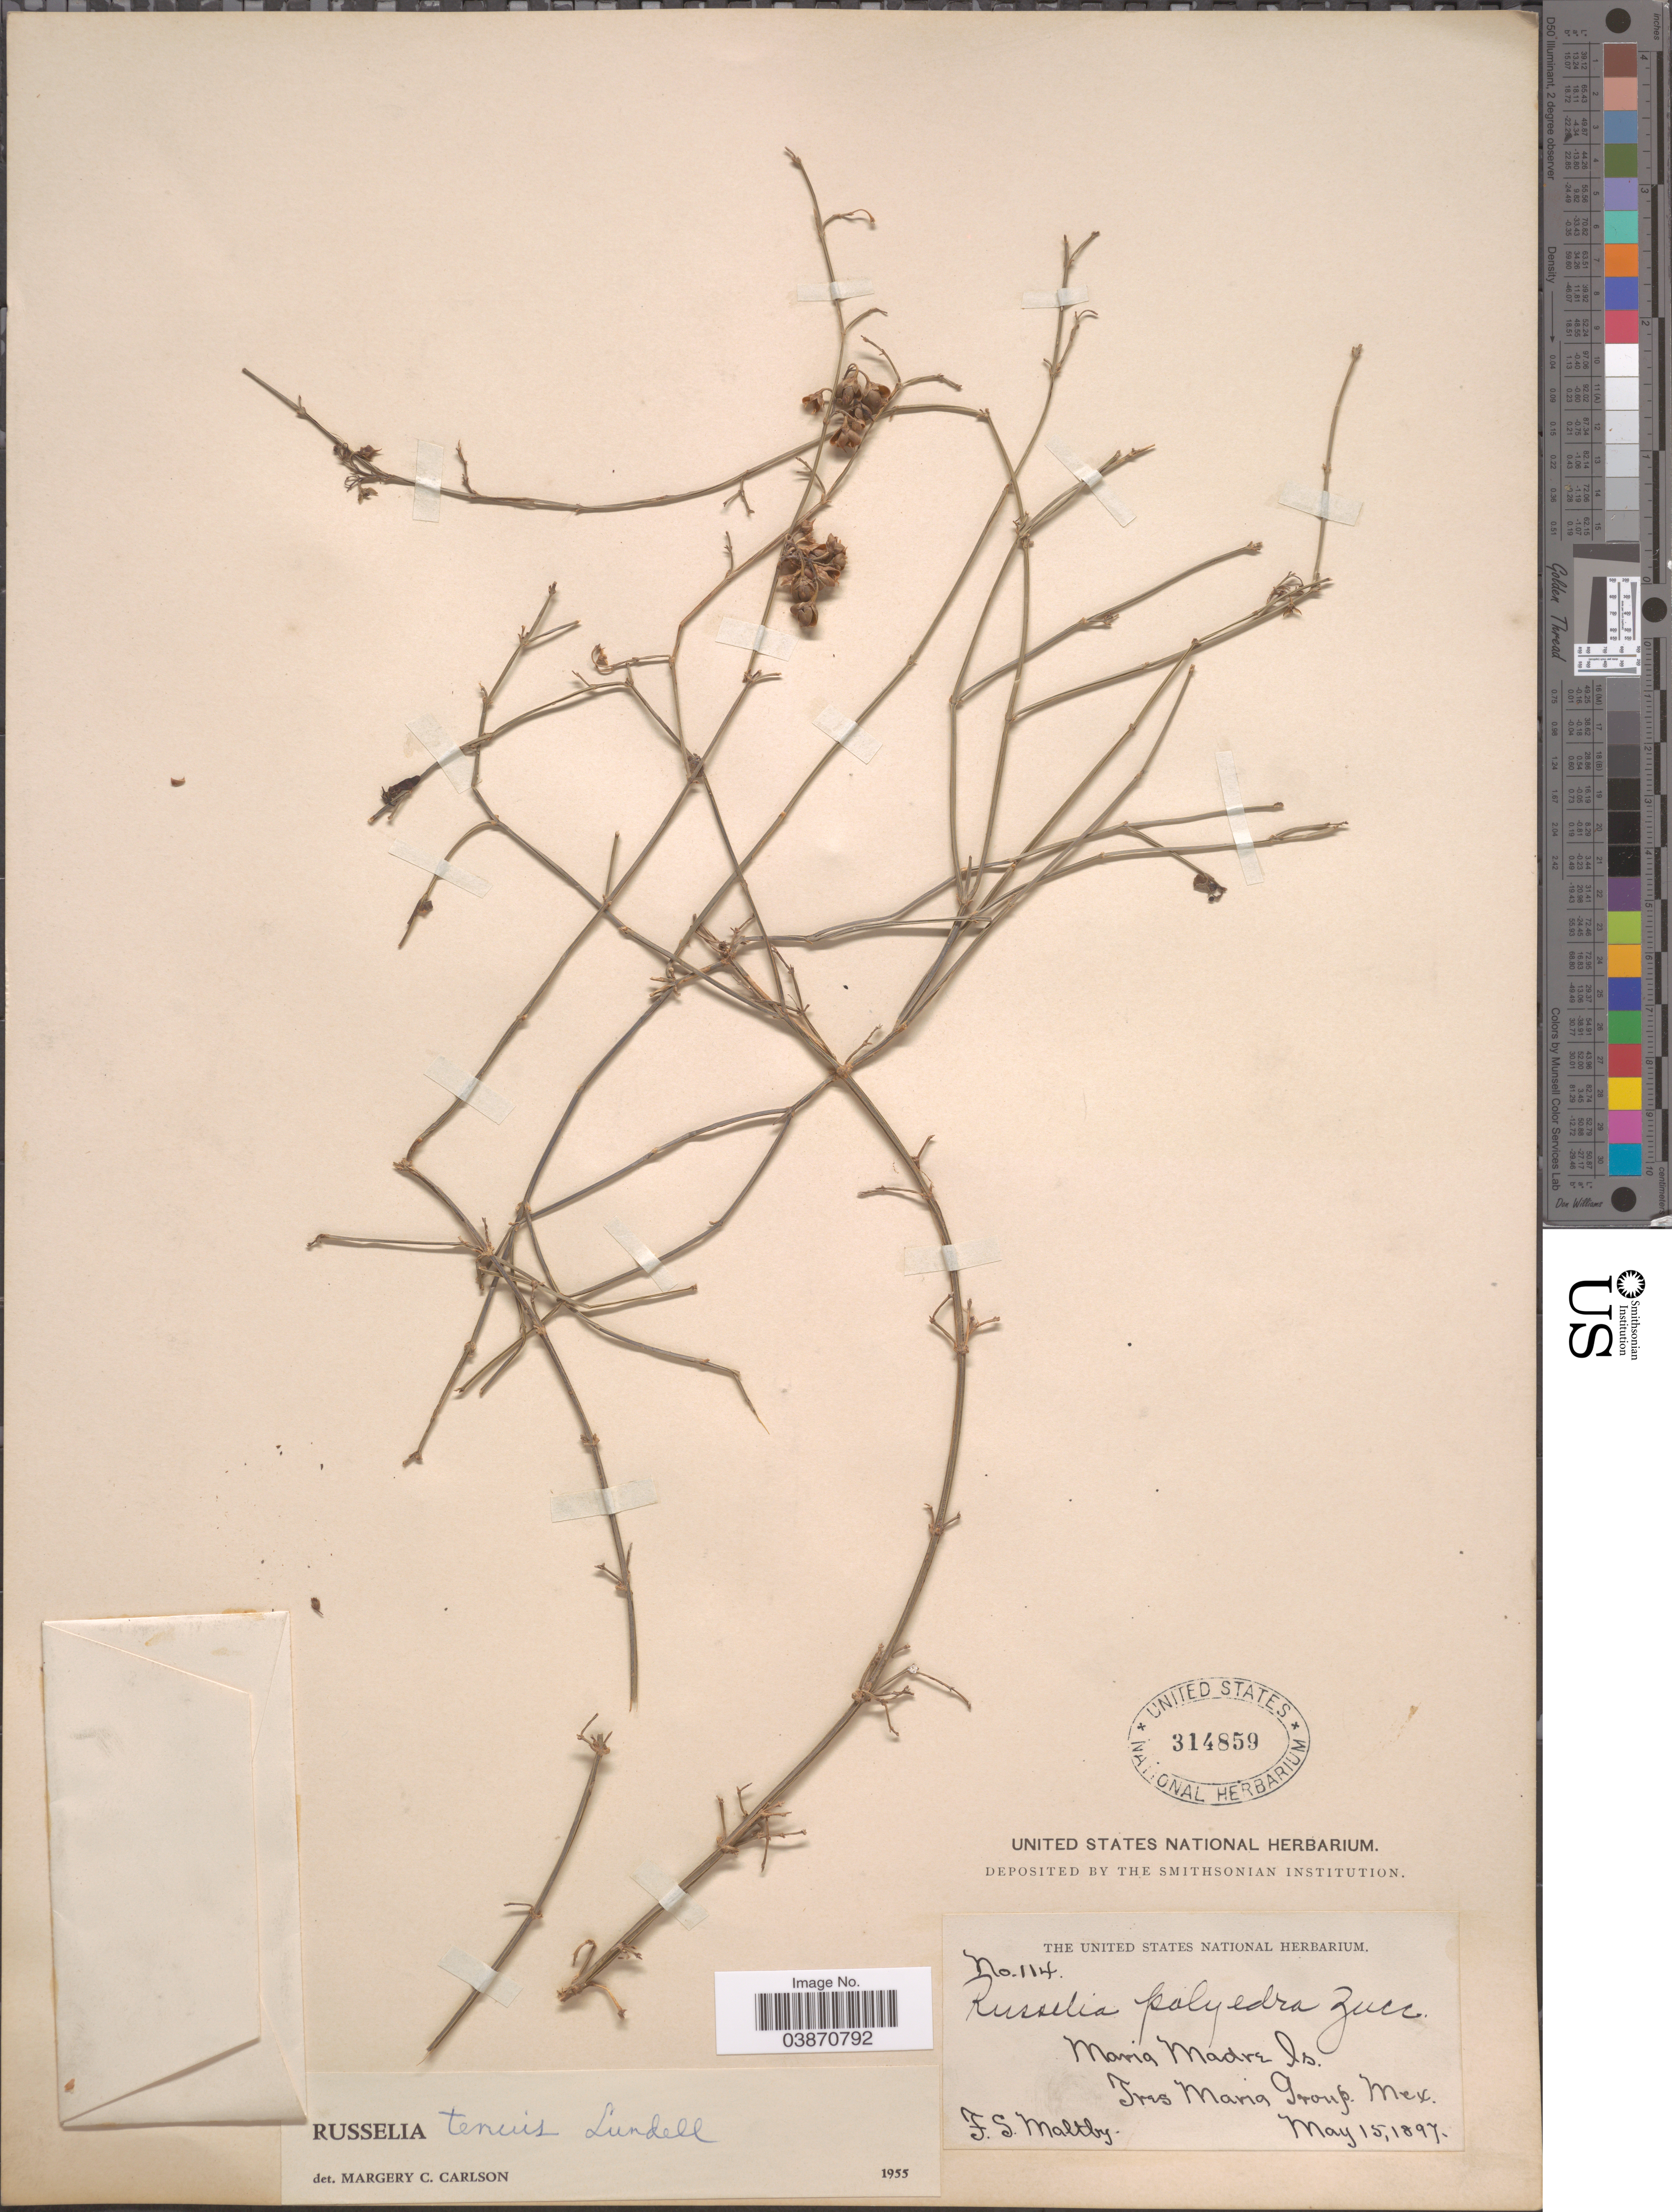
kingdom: Plantae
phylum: Tracheophyta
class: Magnoliopsida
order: Lamiales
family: Plantaginaceae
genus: Russelia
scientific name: Russelia tenuis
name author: Lundell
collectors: F. S. Maltby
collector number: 114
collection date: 1897-05-15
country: Mexico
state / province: Nayarit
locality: Maria Madre Is. Tres Marias Group.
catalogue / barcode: US 314859